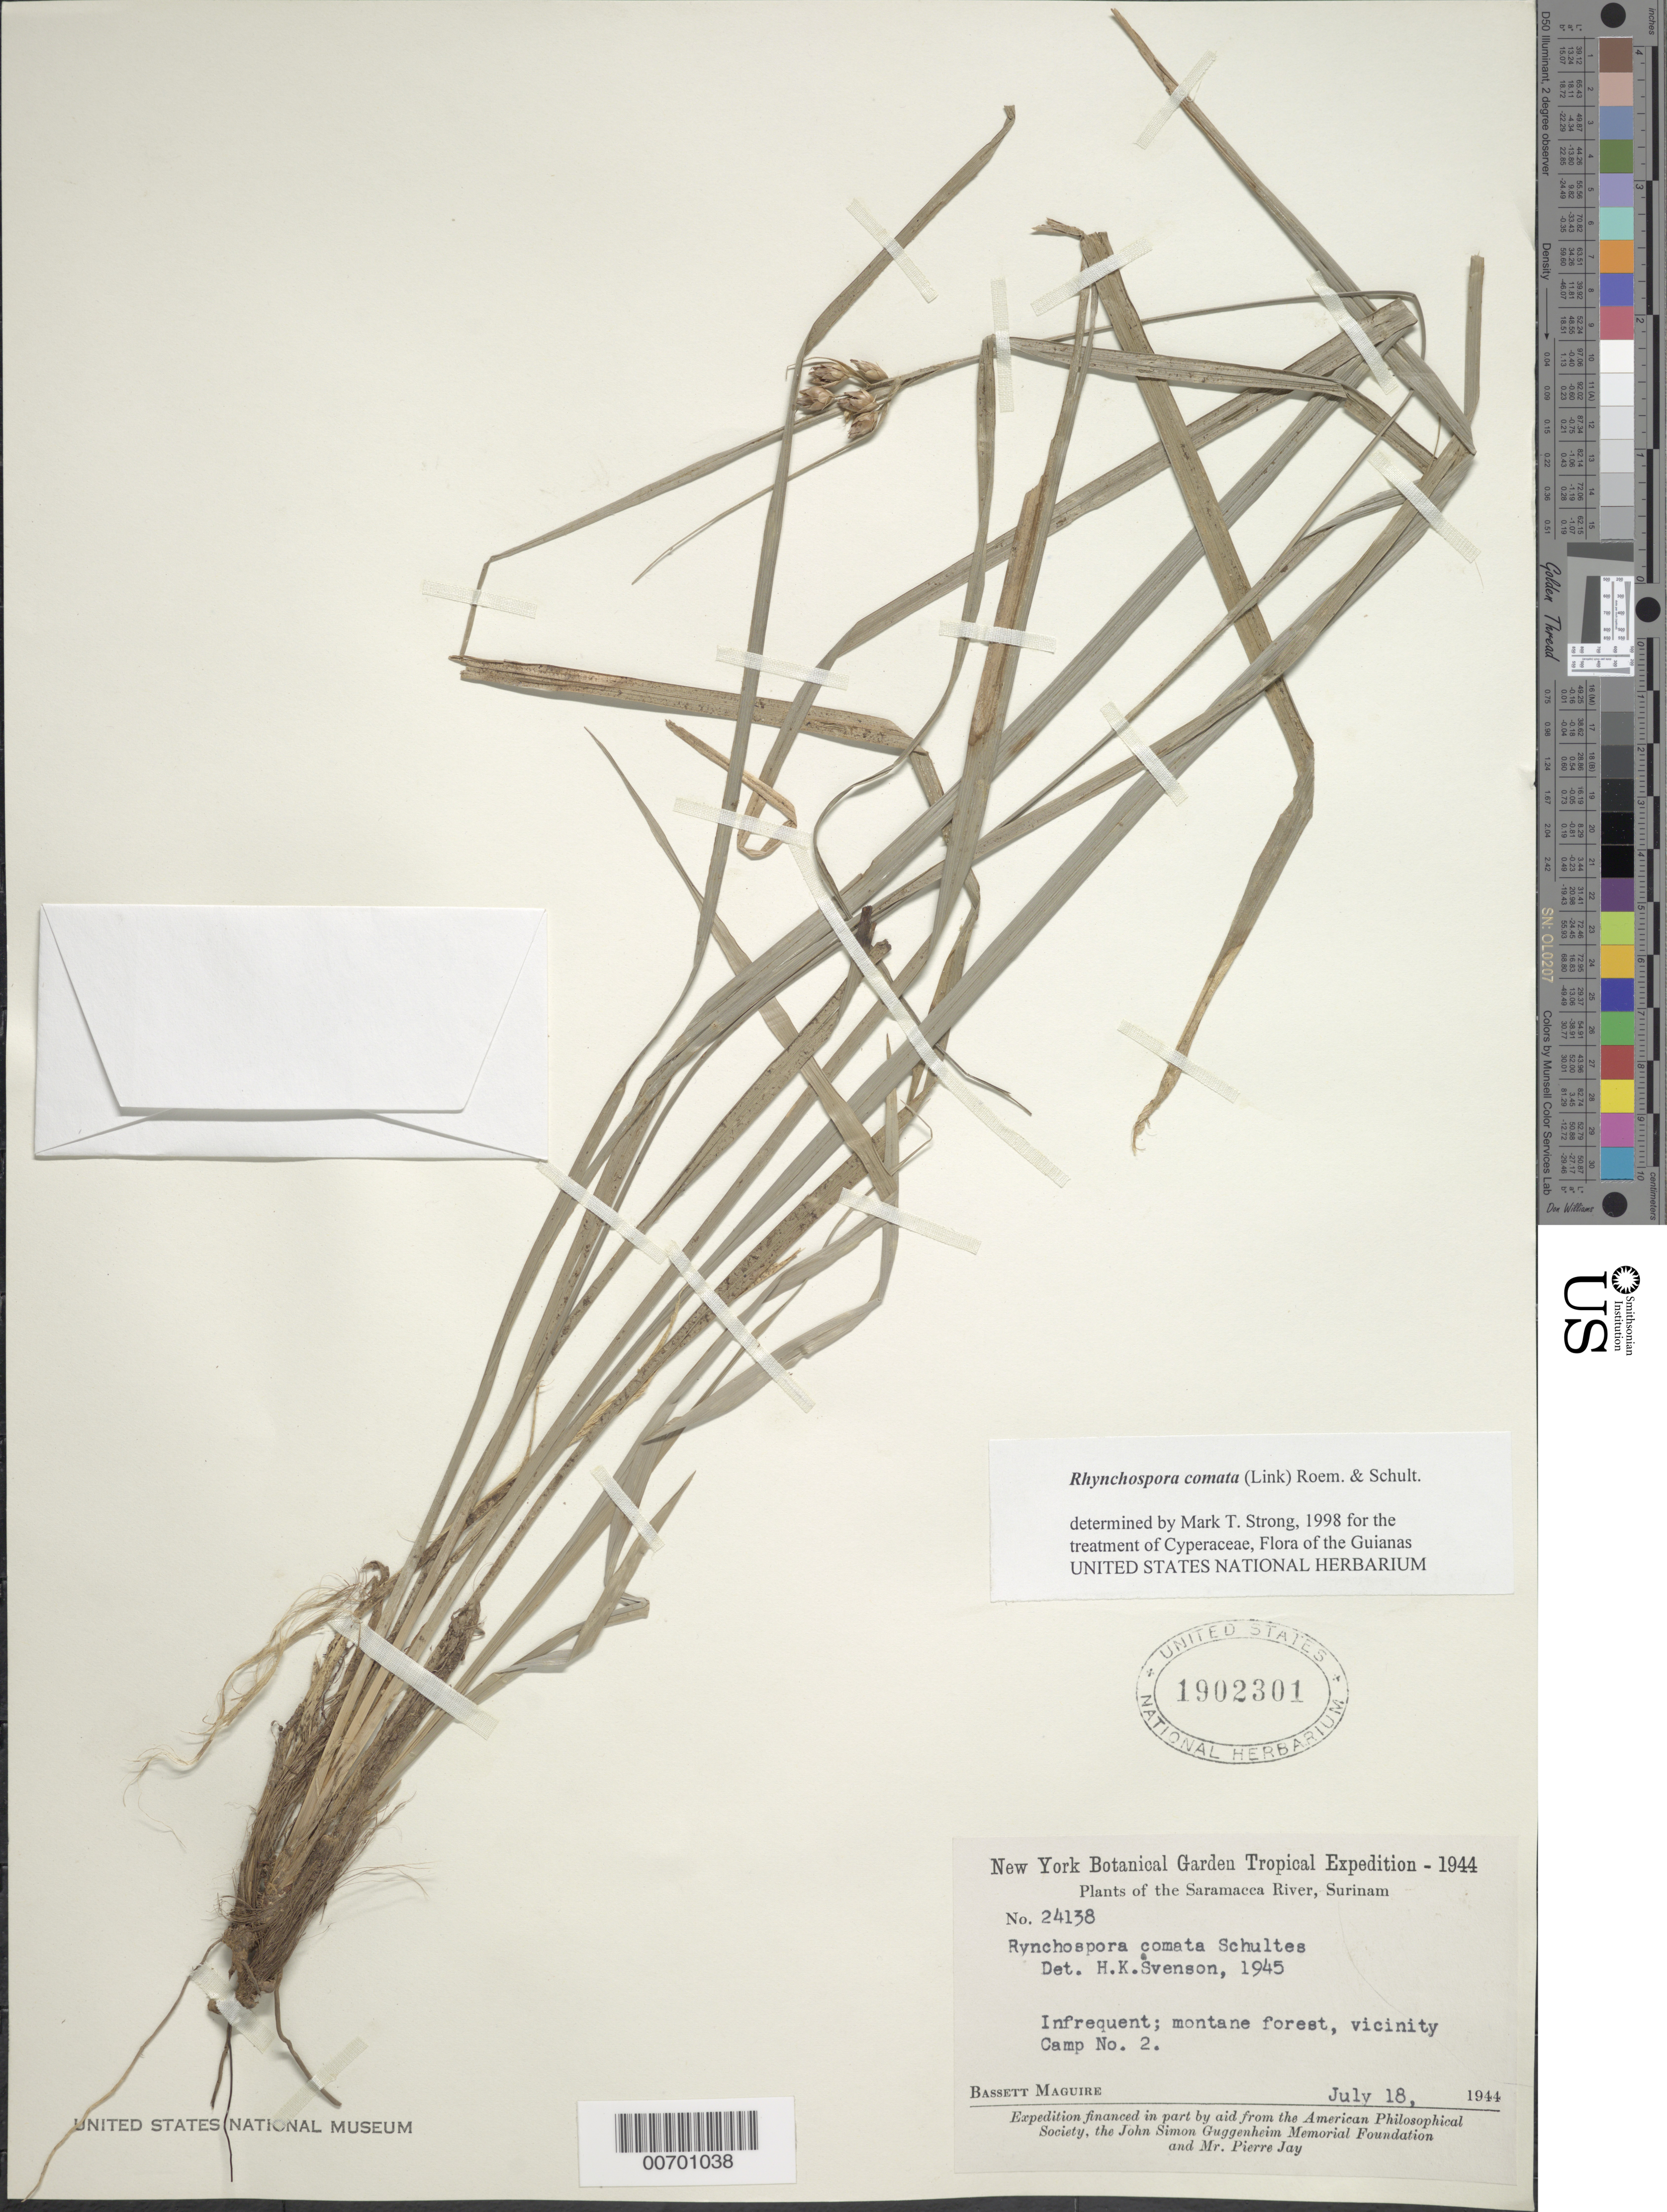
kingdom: Plantae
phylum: Tracheophyta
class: Liliopsida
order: Poales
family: Cyperaceae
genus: Rhynchospora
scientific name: Rhynchospora comata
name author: (Link) Schult.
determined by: Strong, M. T., (US), Smithsonian Institution - National Museum of Natural History (UNITED STATES)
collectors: B. Maguire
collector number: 24138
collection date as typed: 18-Jul-44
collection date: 1944-07-18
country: Suriname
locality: Saramacca River, vic. Krappa Camp (No. 2)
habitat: Montane forest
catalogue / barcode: US 1902301